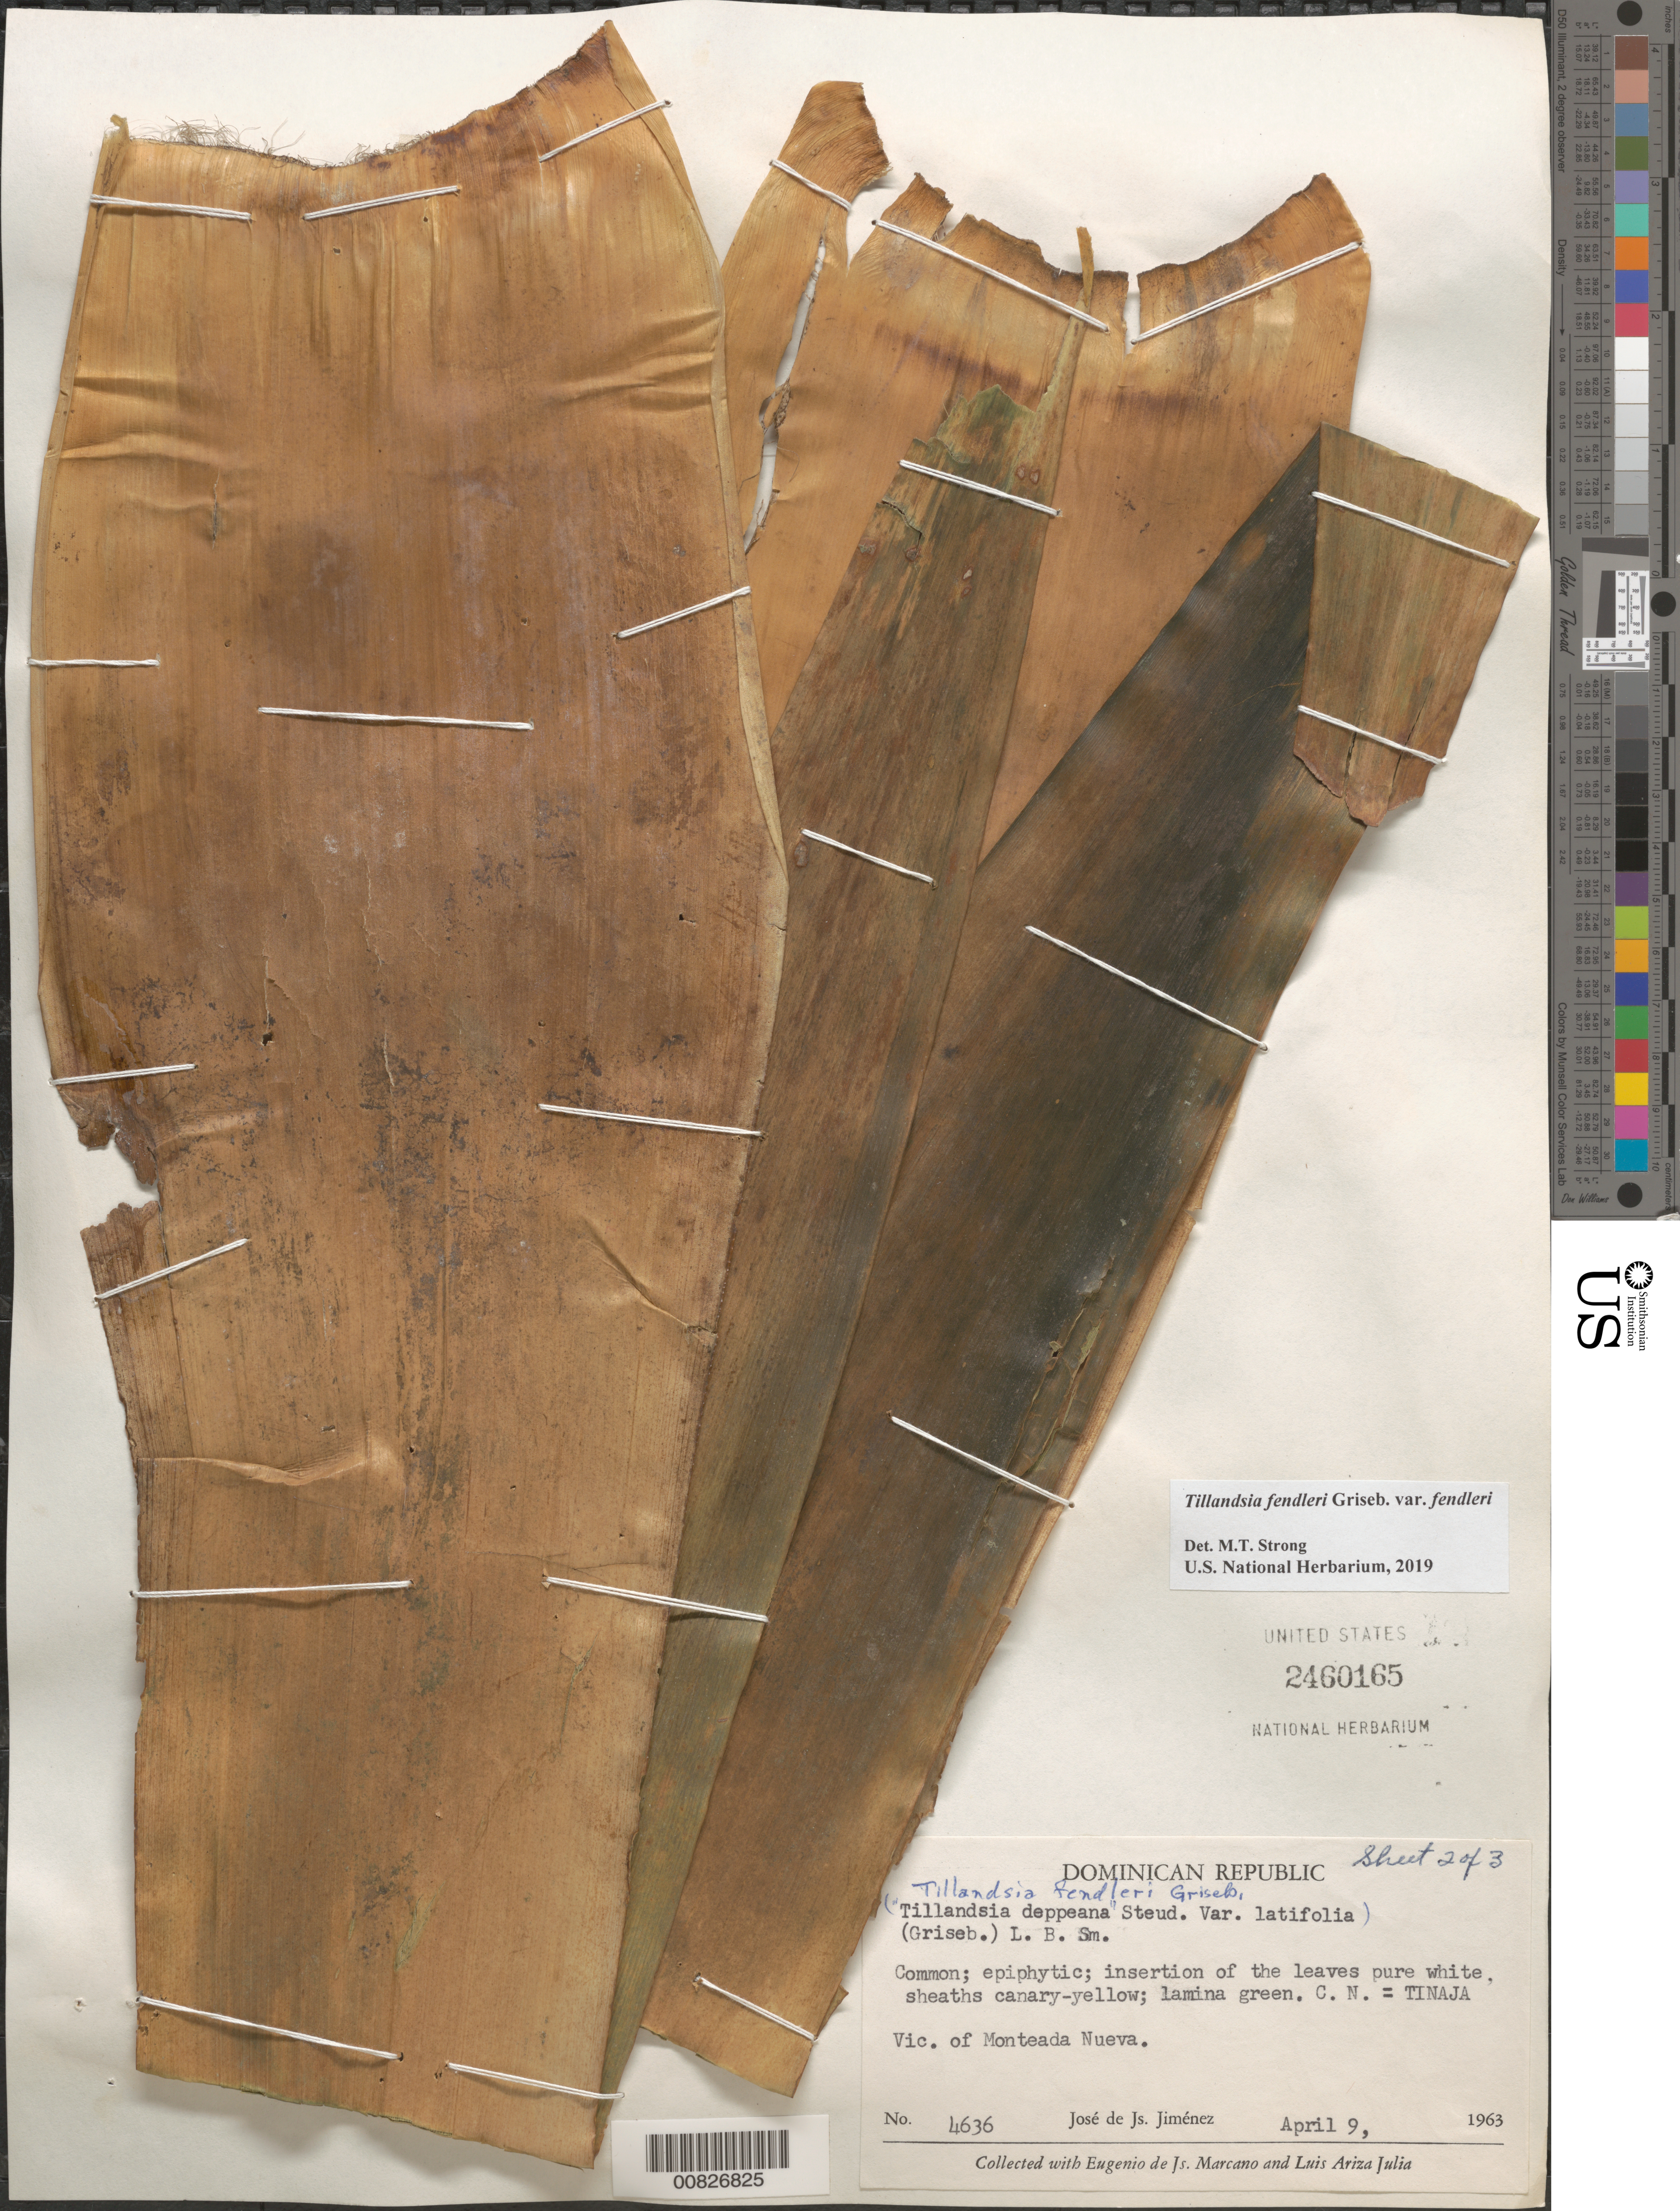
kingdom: Plantae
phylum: Tracheophyta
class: Liliopsida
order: Poales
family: Bromeliaceae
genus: Tillandsia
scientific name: Tillandsia fendleri var. fendleri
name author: Griseb.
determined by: Strong, Mark T., (BOT), Smithsonian Institution - National Museum of Natural History (UNITED STATES)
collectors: J. J. Jiménez, E. J. Marcano F. & L. Ariza-Julia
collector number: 4636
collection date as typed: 09 Apr 1963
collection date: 1963-04-09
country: Dominican Republic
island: Hispaniola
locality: Vic. of Monteada Nueva.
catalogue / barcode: US 2460165